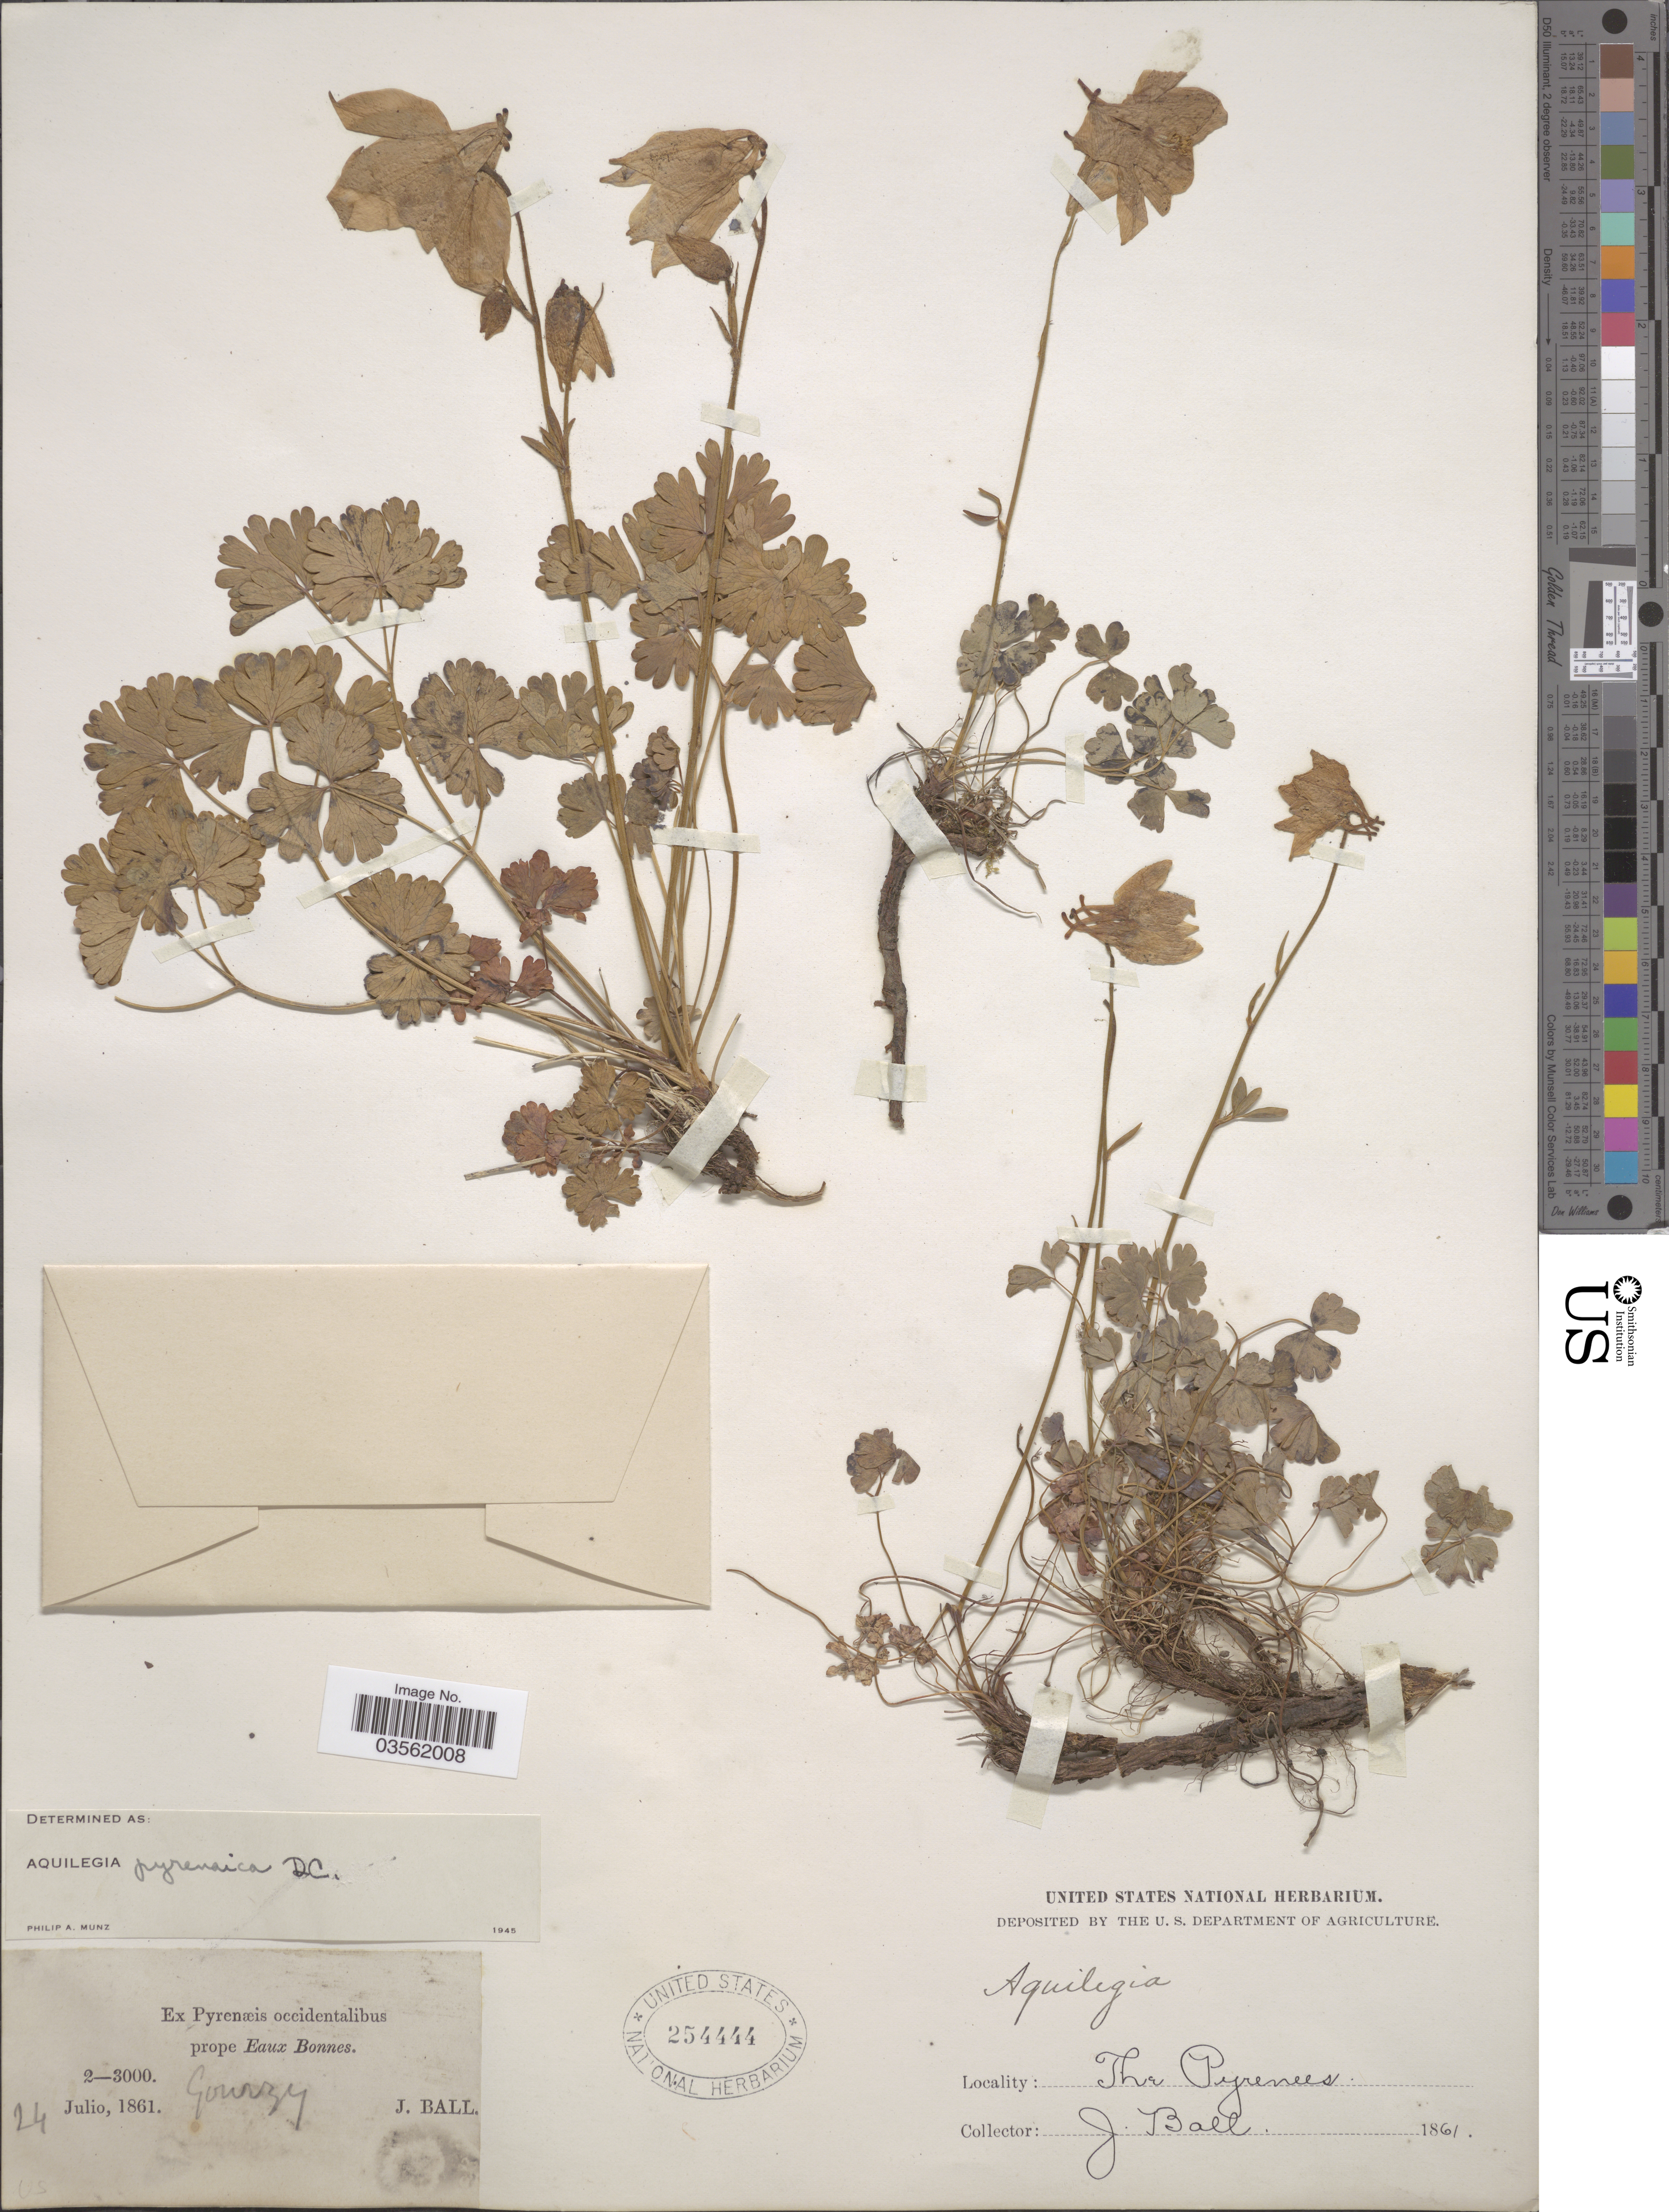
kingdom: Plantae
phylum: Tracheophyta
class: Magnoliopsida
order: Ranunculales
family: Ranunculaceae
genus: Aquilegia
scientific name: Aquilegia pyrenaica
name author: DC.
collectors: J. Ball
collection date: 1861-07-24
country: France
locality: Ex Pyrenæis occidentalibus prope Eaux Bonnes. Gourzy. The Pyrenees.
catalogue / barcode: US 254444